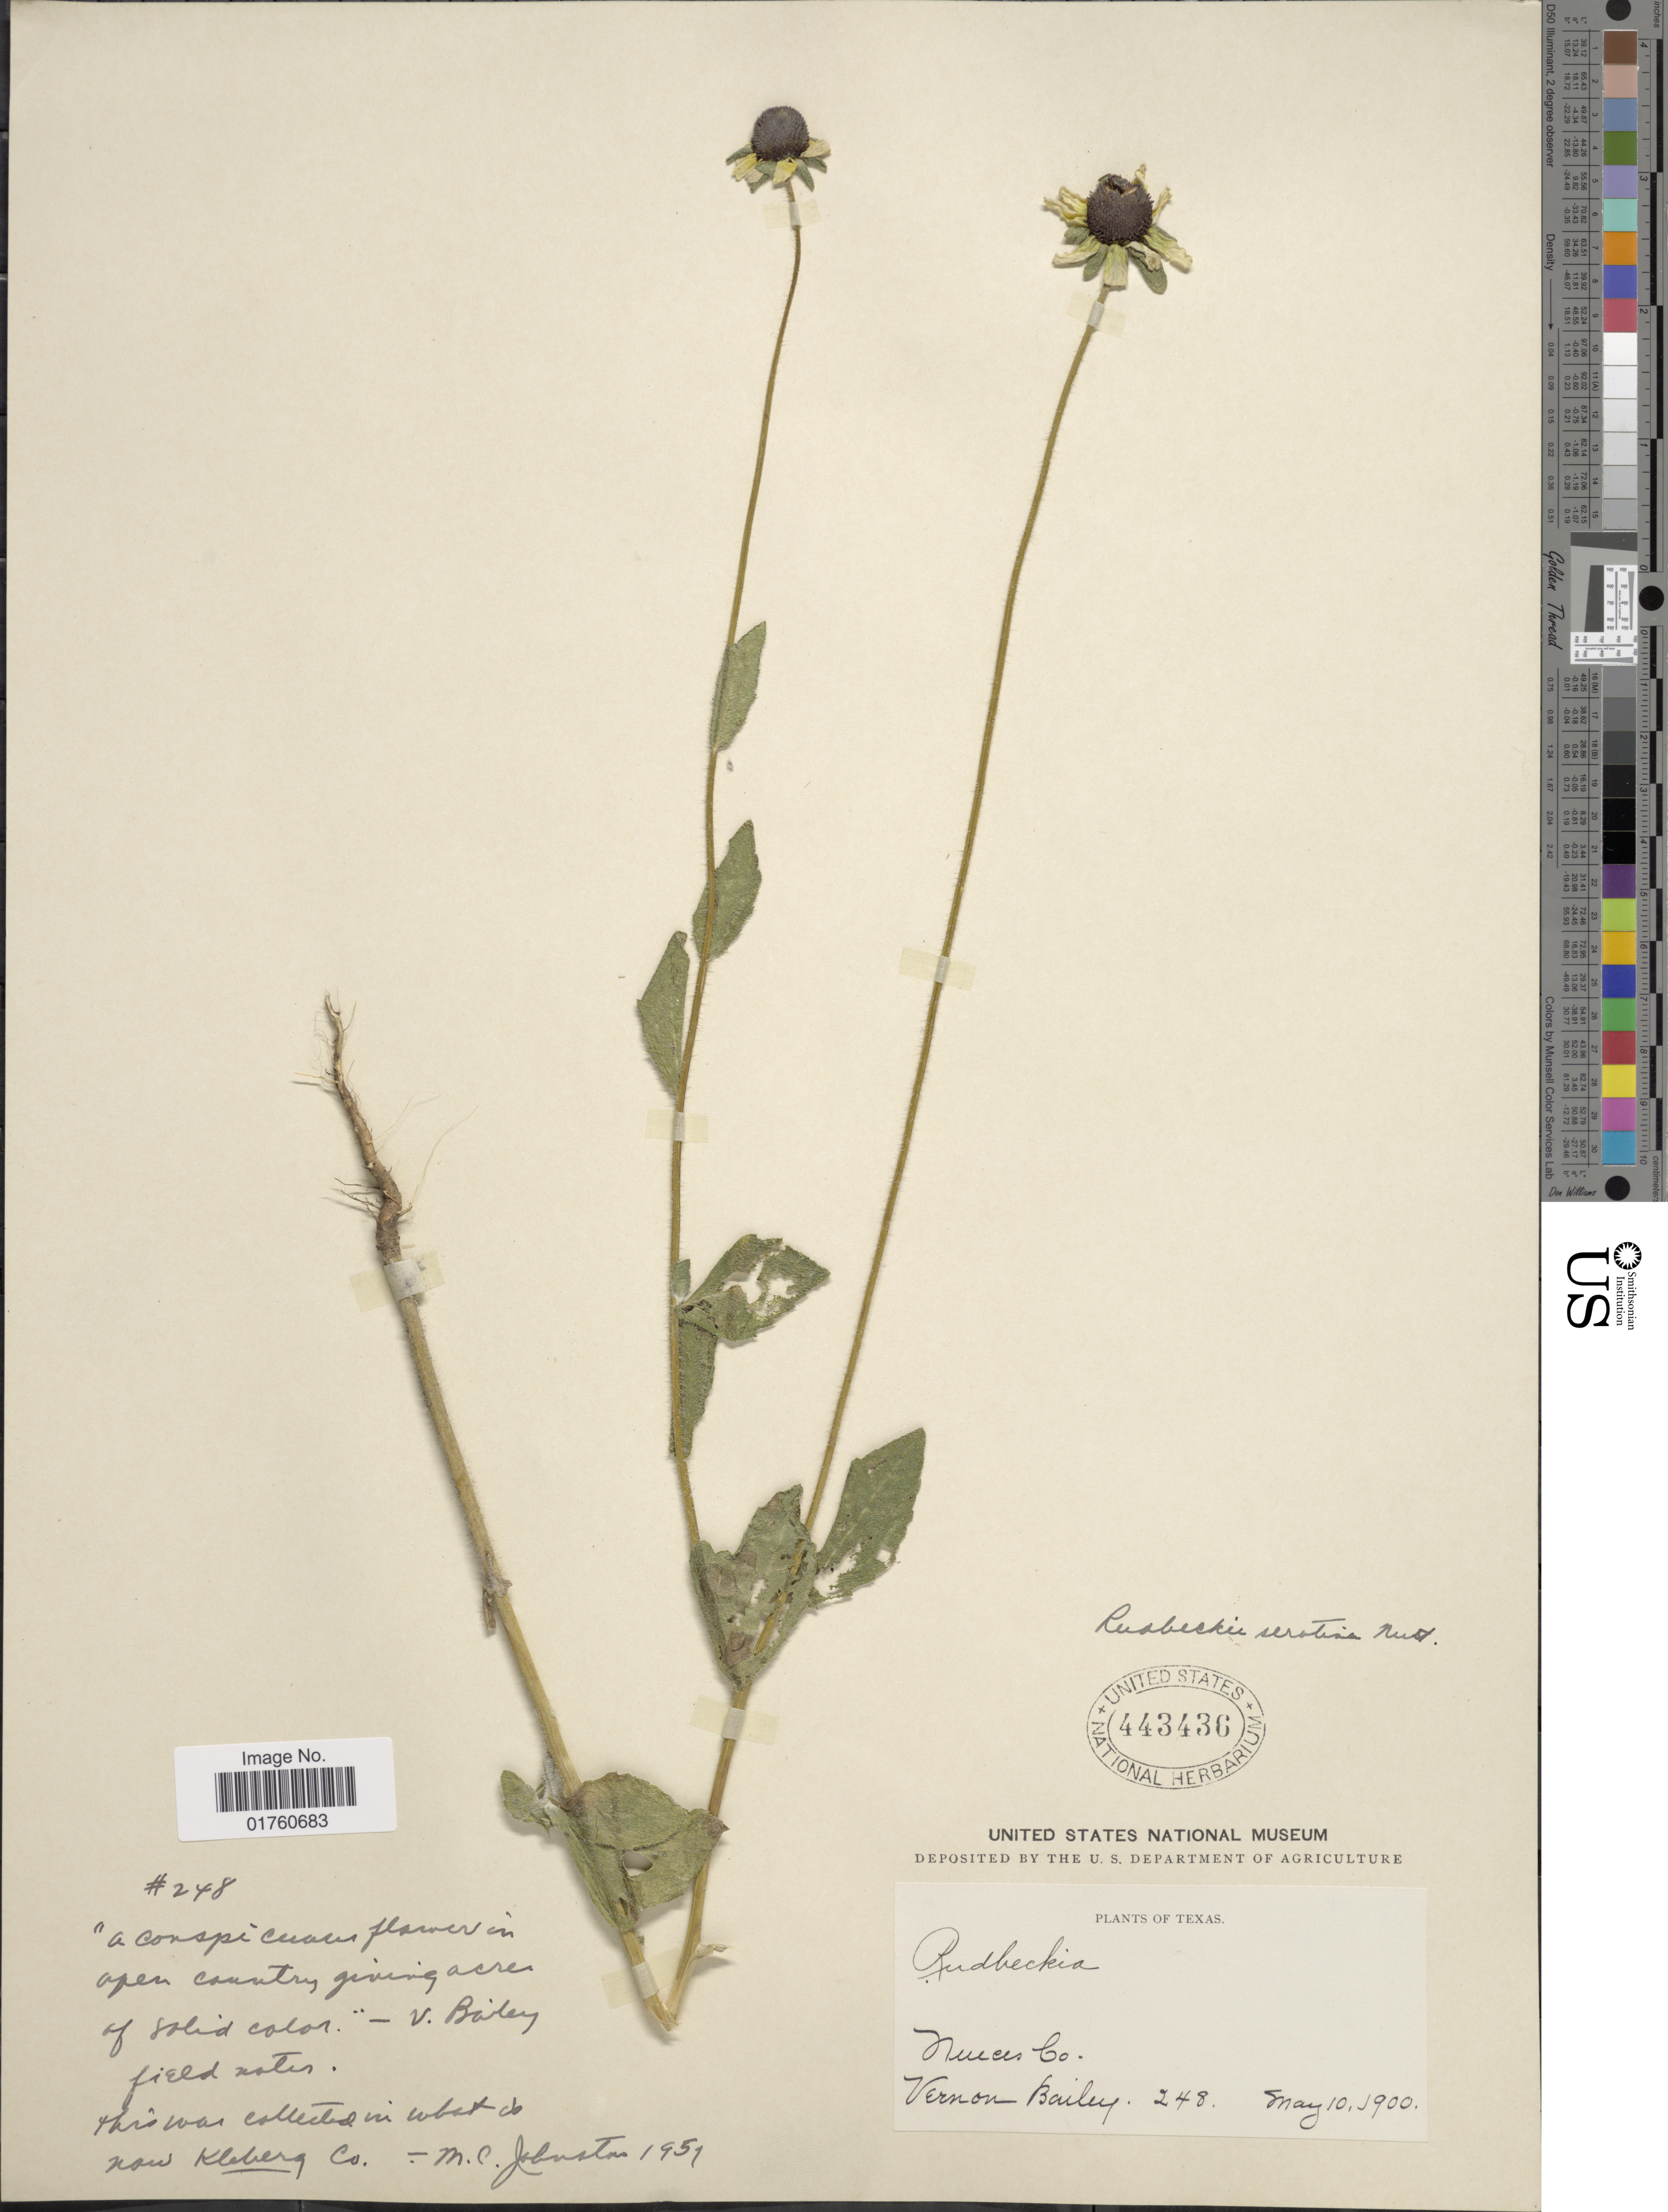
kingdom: Plantae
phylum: Tracheophyta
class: Magnoliopsida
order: Asterales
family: Asteraceae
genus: Rudbeckia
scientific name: Rudbeckia bicolor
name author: Nutt.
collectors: V. O. Bailey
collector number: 248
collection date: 1900-05-10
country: United States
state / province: Texas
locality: Nueces Co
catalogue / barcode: US 443436